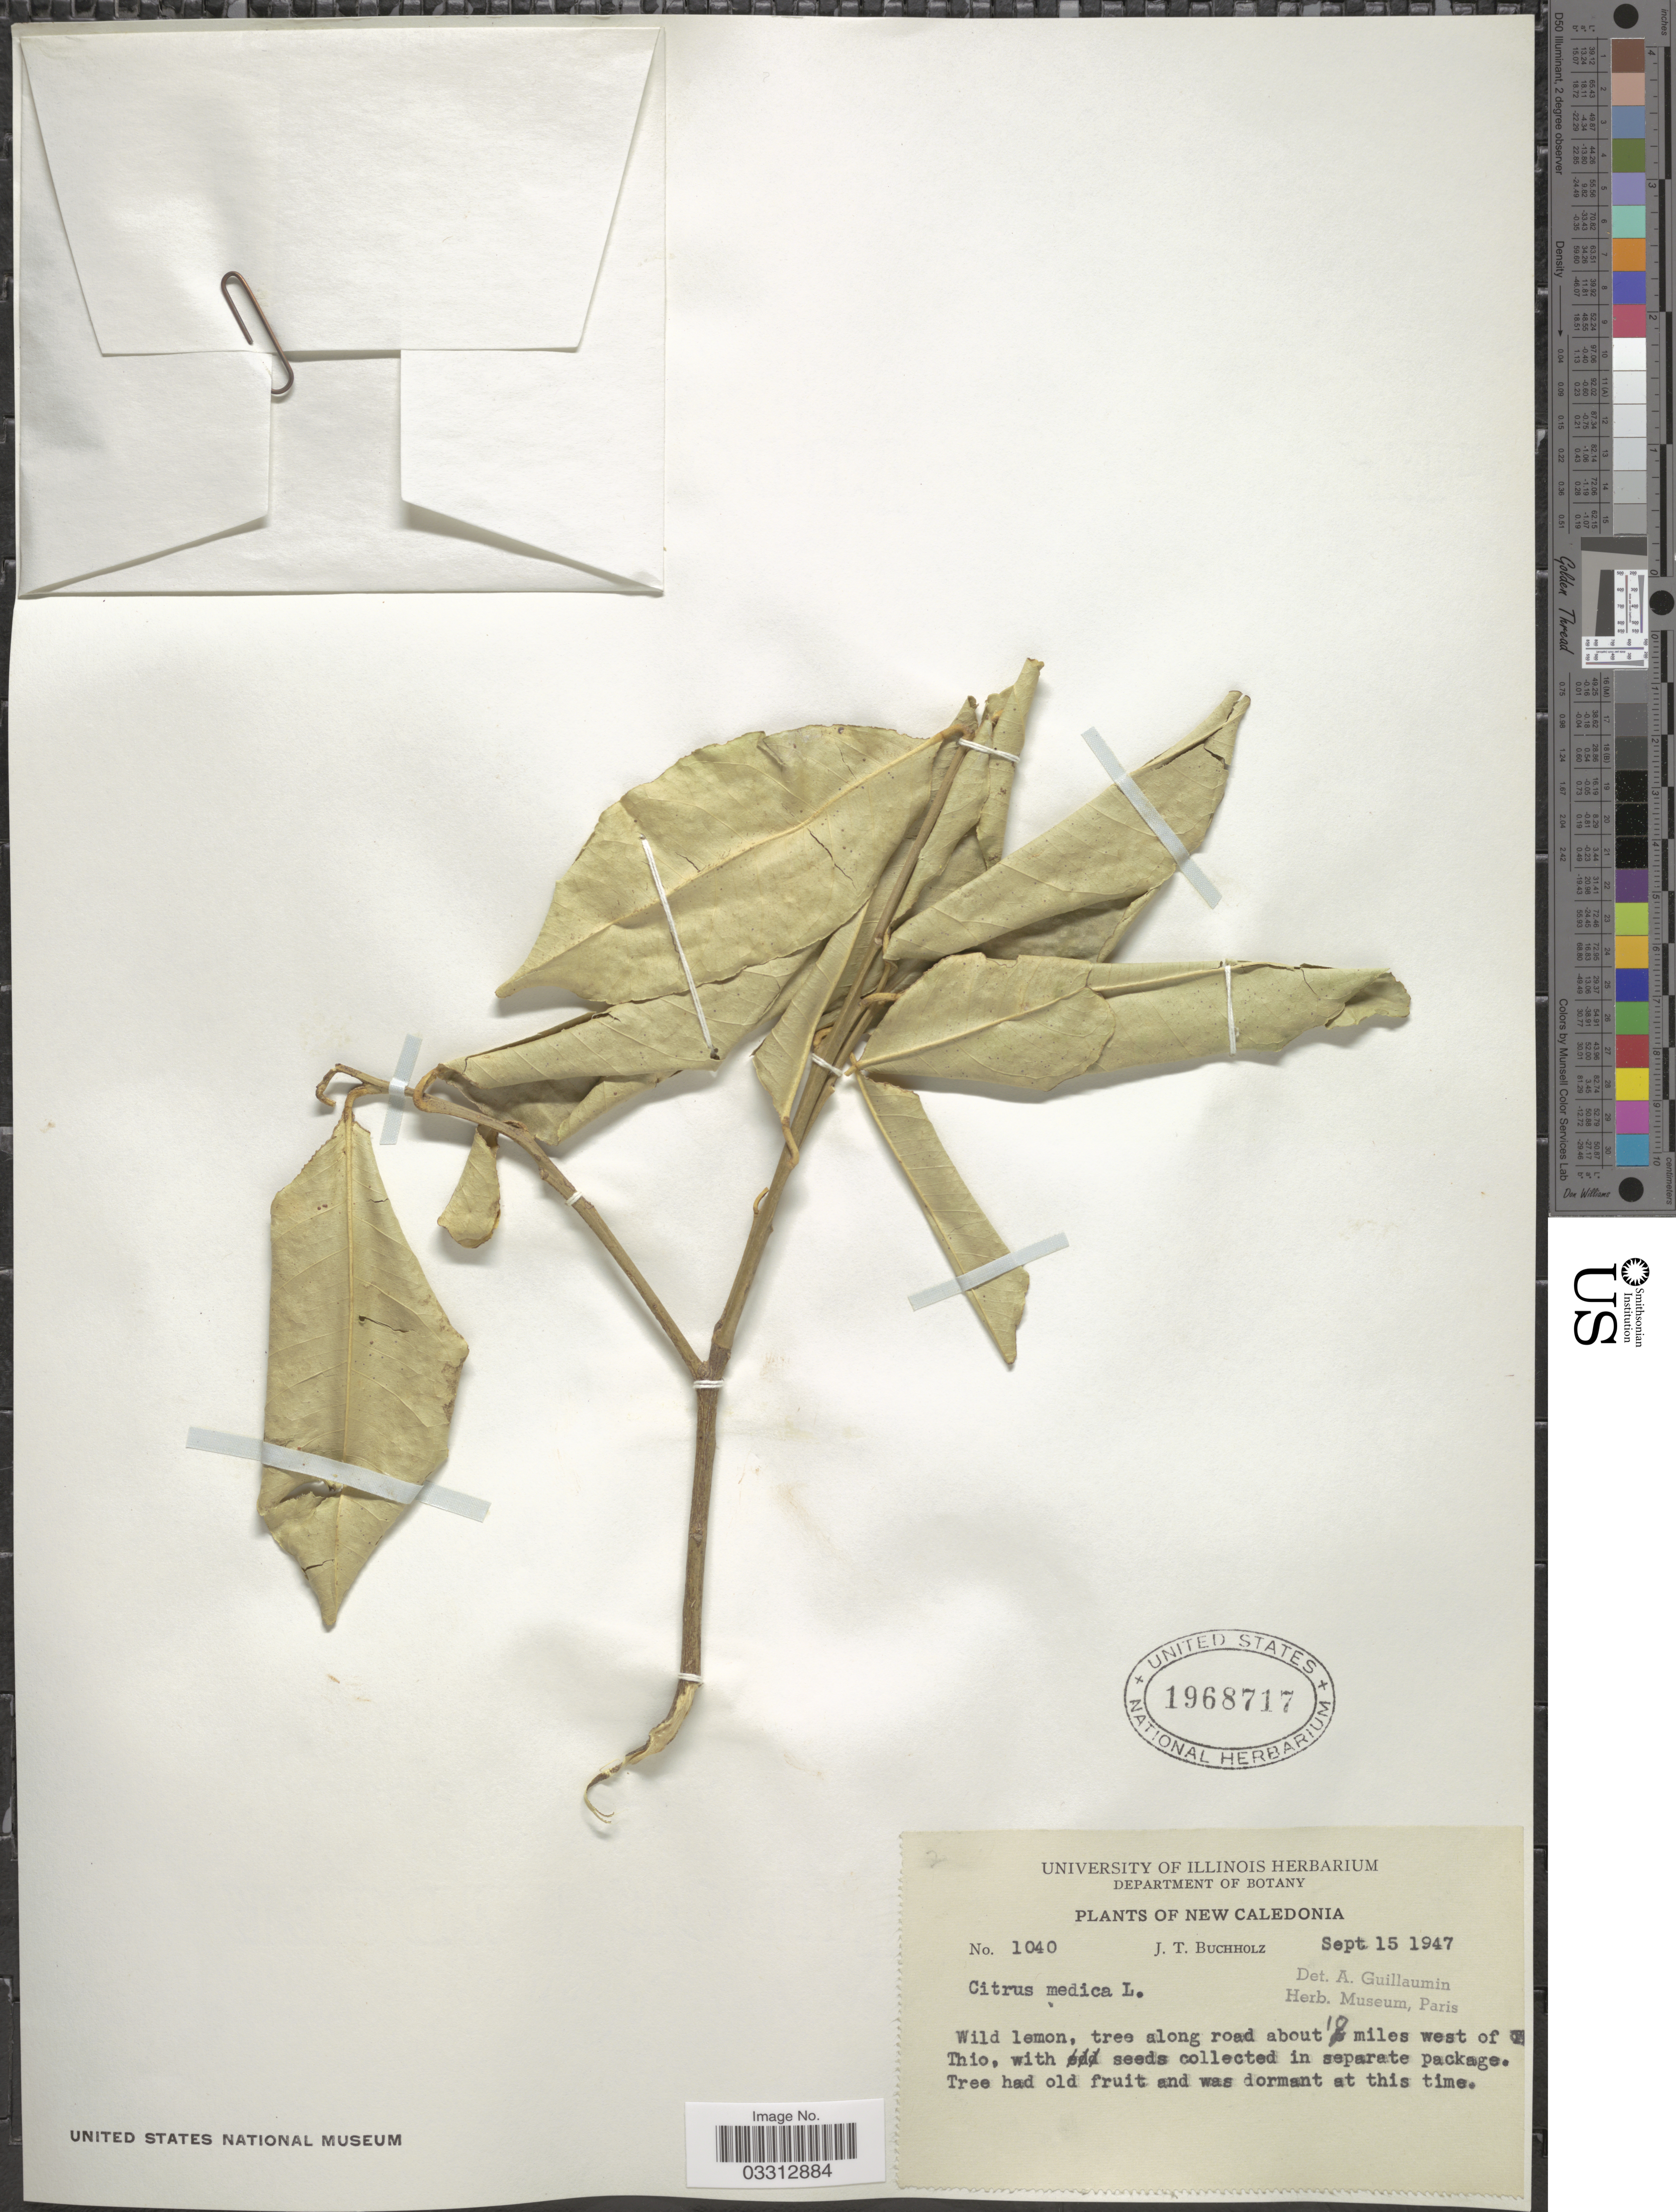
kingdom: Plantae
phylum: Tracheophyta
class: Magnoliopsida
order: Sapindales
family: Rutaceae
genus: Citrus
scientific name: Citrus medica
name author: L.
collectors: J. T. Buchholz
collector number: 1040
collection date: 1947-09-15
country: New Caledonia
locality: Along road about 10 miles west of Thio.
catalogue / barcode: US 1968717